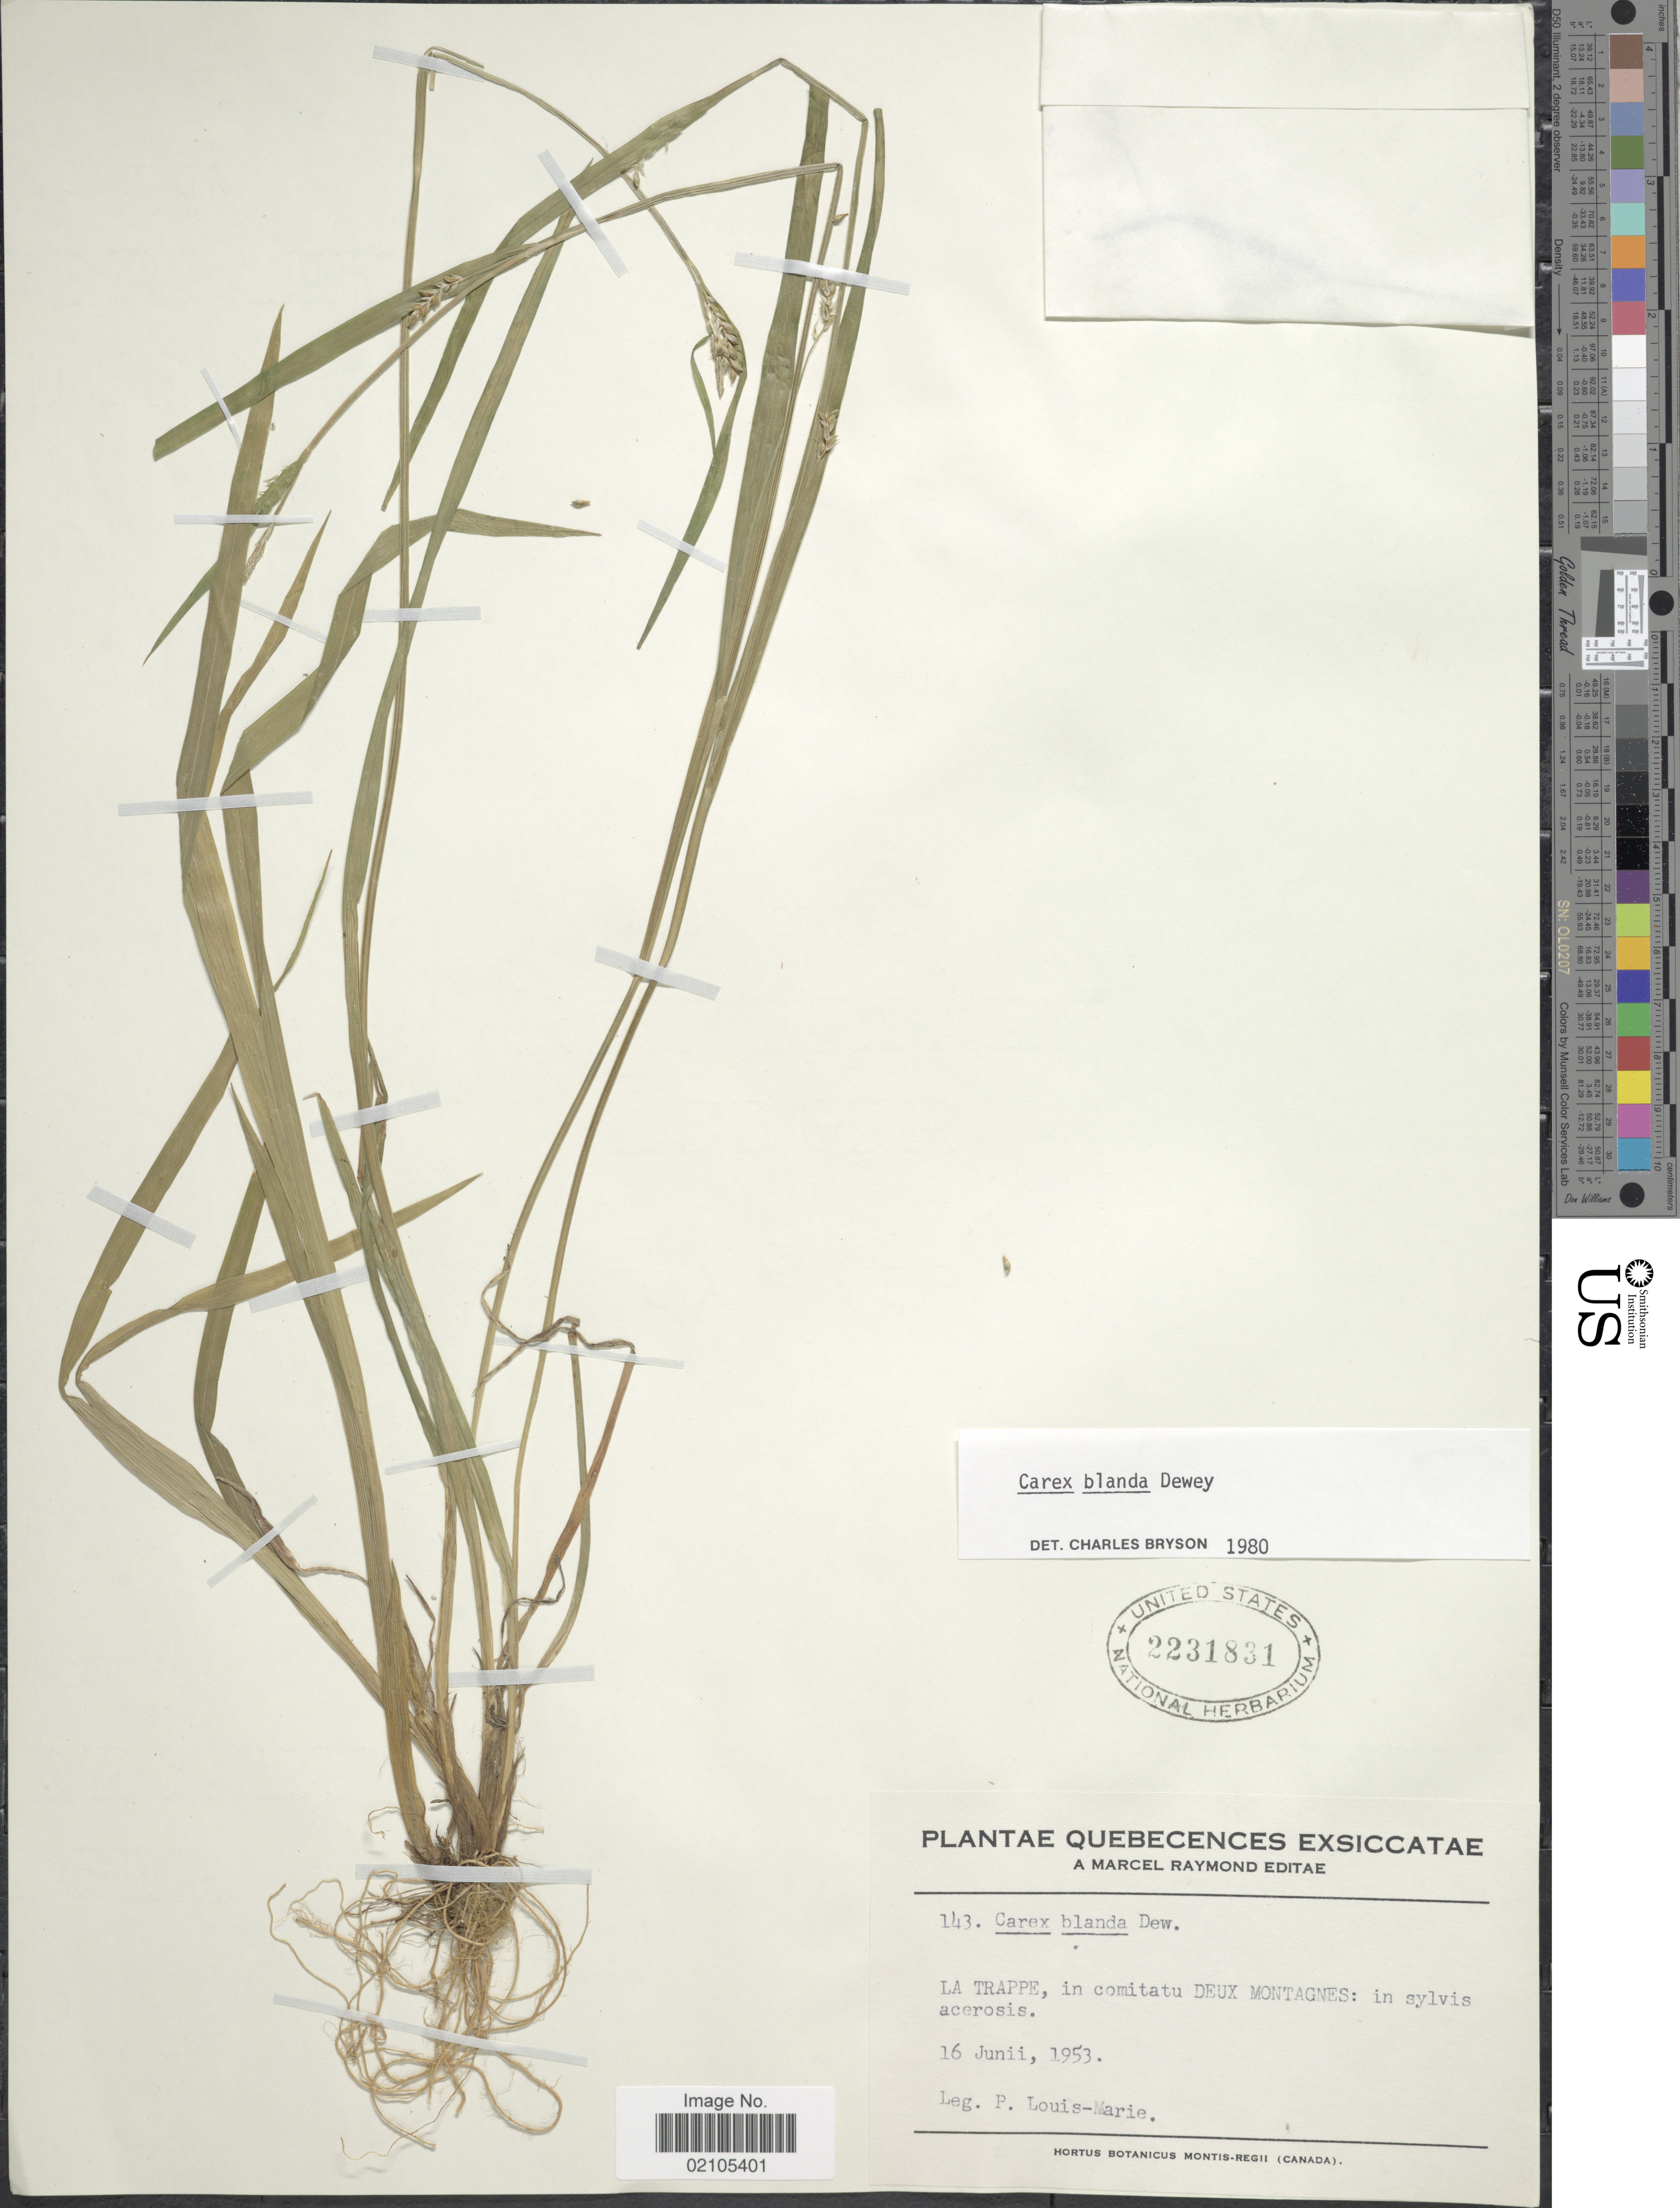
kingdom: Plantae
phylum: Tracheophyta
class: Liliopsida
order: Poales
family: Cyperaceae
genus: Carex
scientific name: Carex blanda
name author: Dewey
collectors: L.-M. LaLonde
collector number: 143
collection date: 1953-06-16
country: Canada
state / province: Quebec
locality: Quebecences. La Trappe, in comitatu Deux Montagnes: in slyvis acerosis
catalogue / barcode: US 2231831